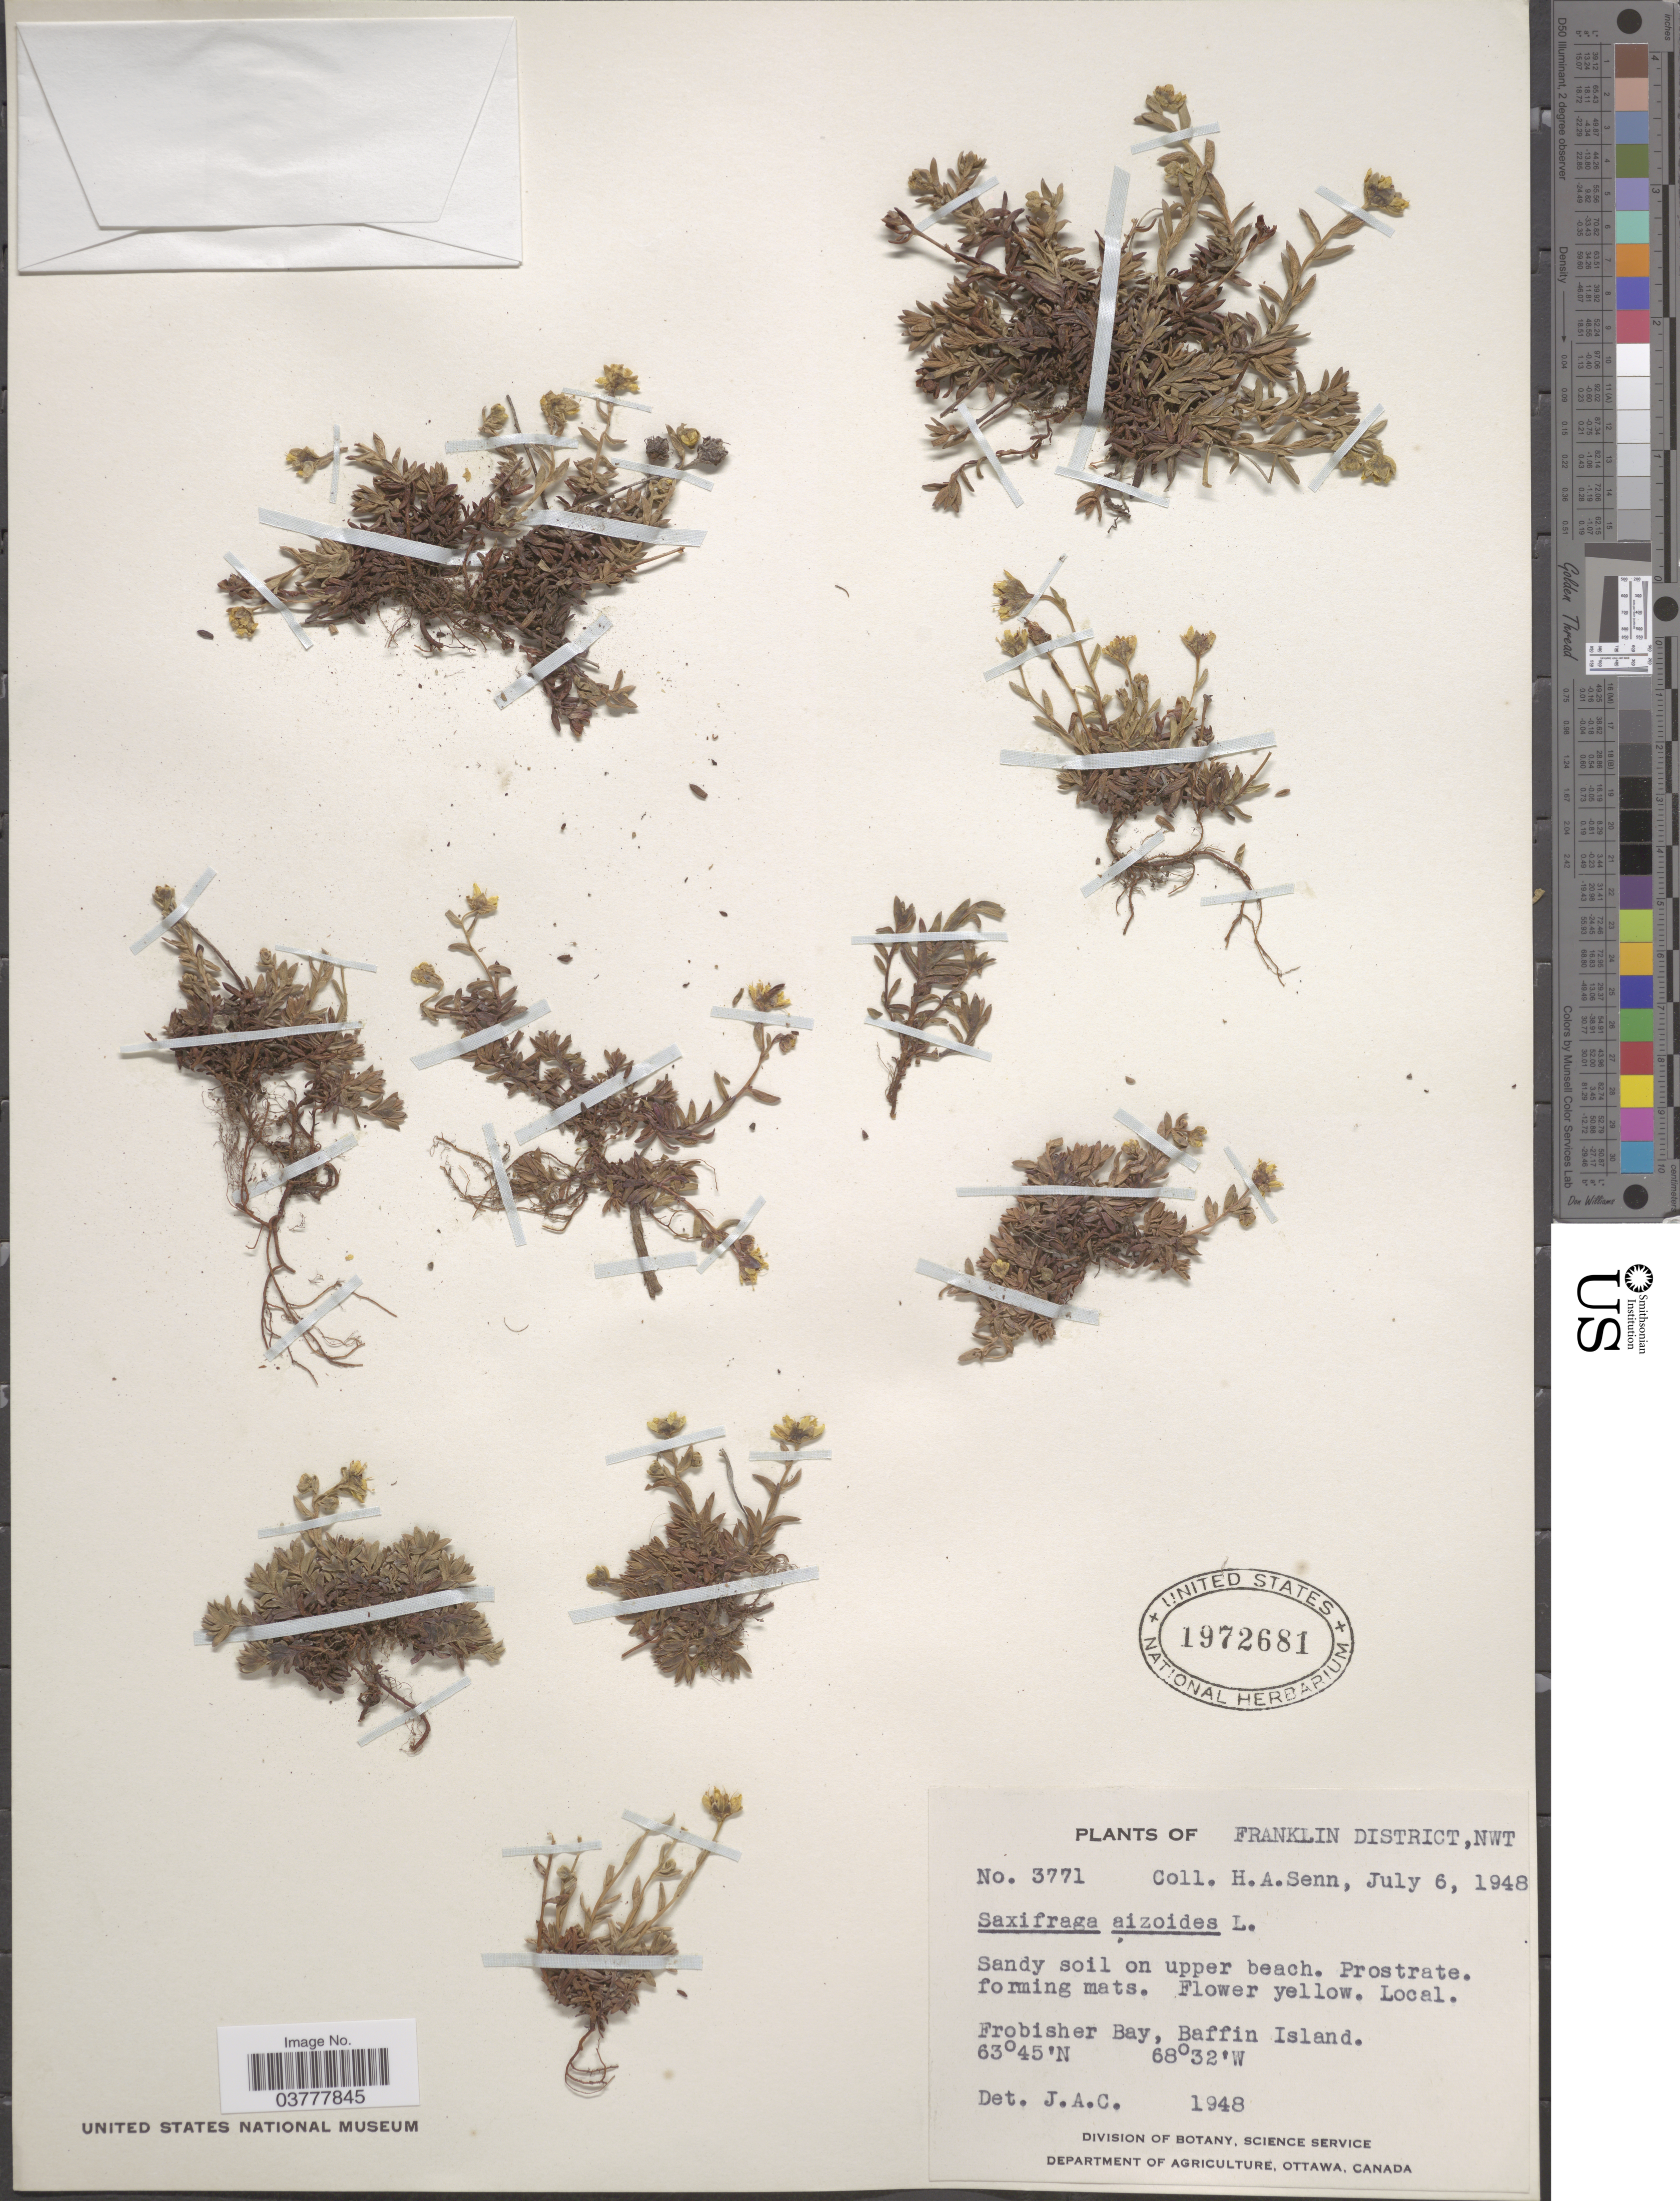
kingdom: Plantae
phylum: Tracheophyta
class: Magnoliopsida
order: Saxifragales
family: Saxifragaceae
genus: Saxifraga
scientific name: Saxifraga aizoides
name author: L.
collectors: H. Senn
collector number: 3771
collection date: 1948-07-06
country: Canada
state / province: Northwest Territories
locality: Franklin District. Frobisher Bay, Baffin Island.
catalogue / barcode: US 1972681